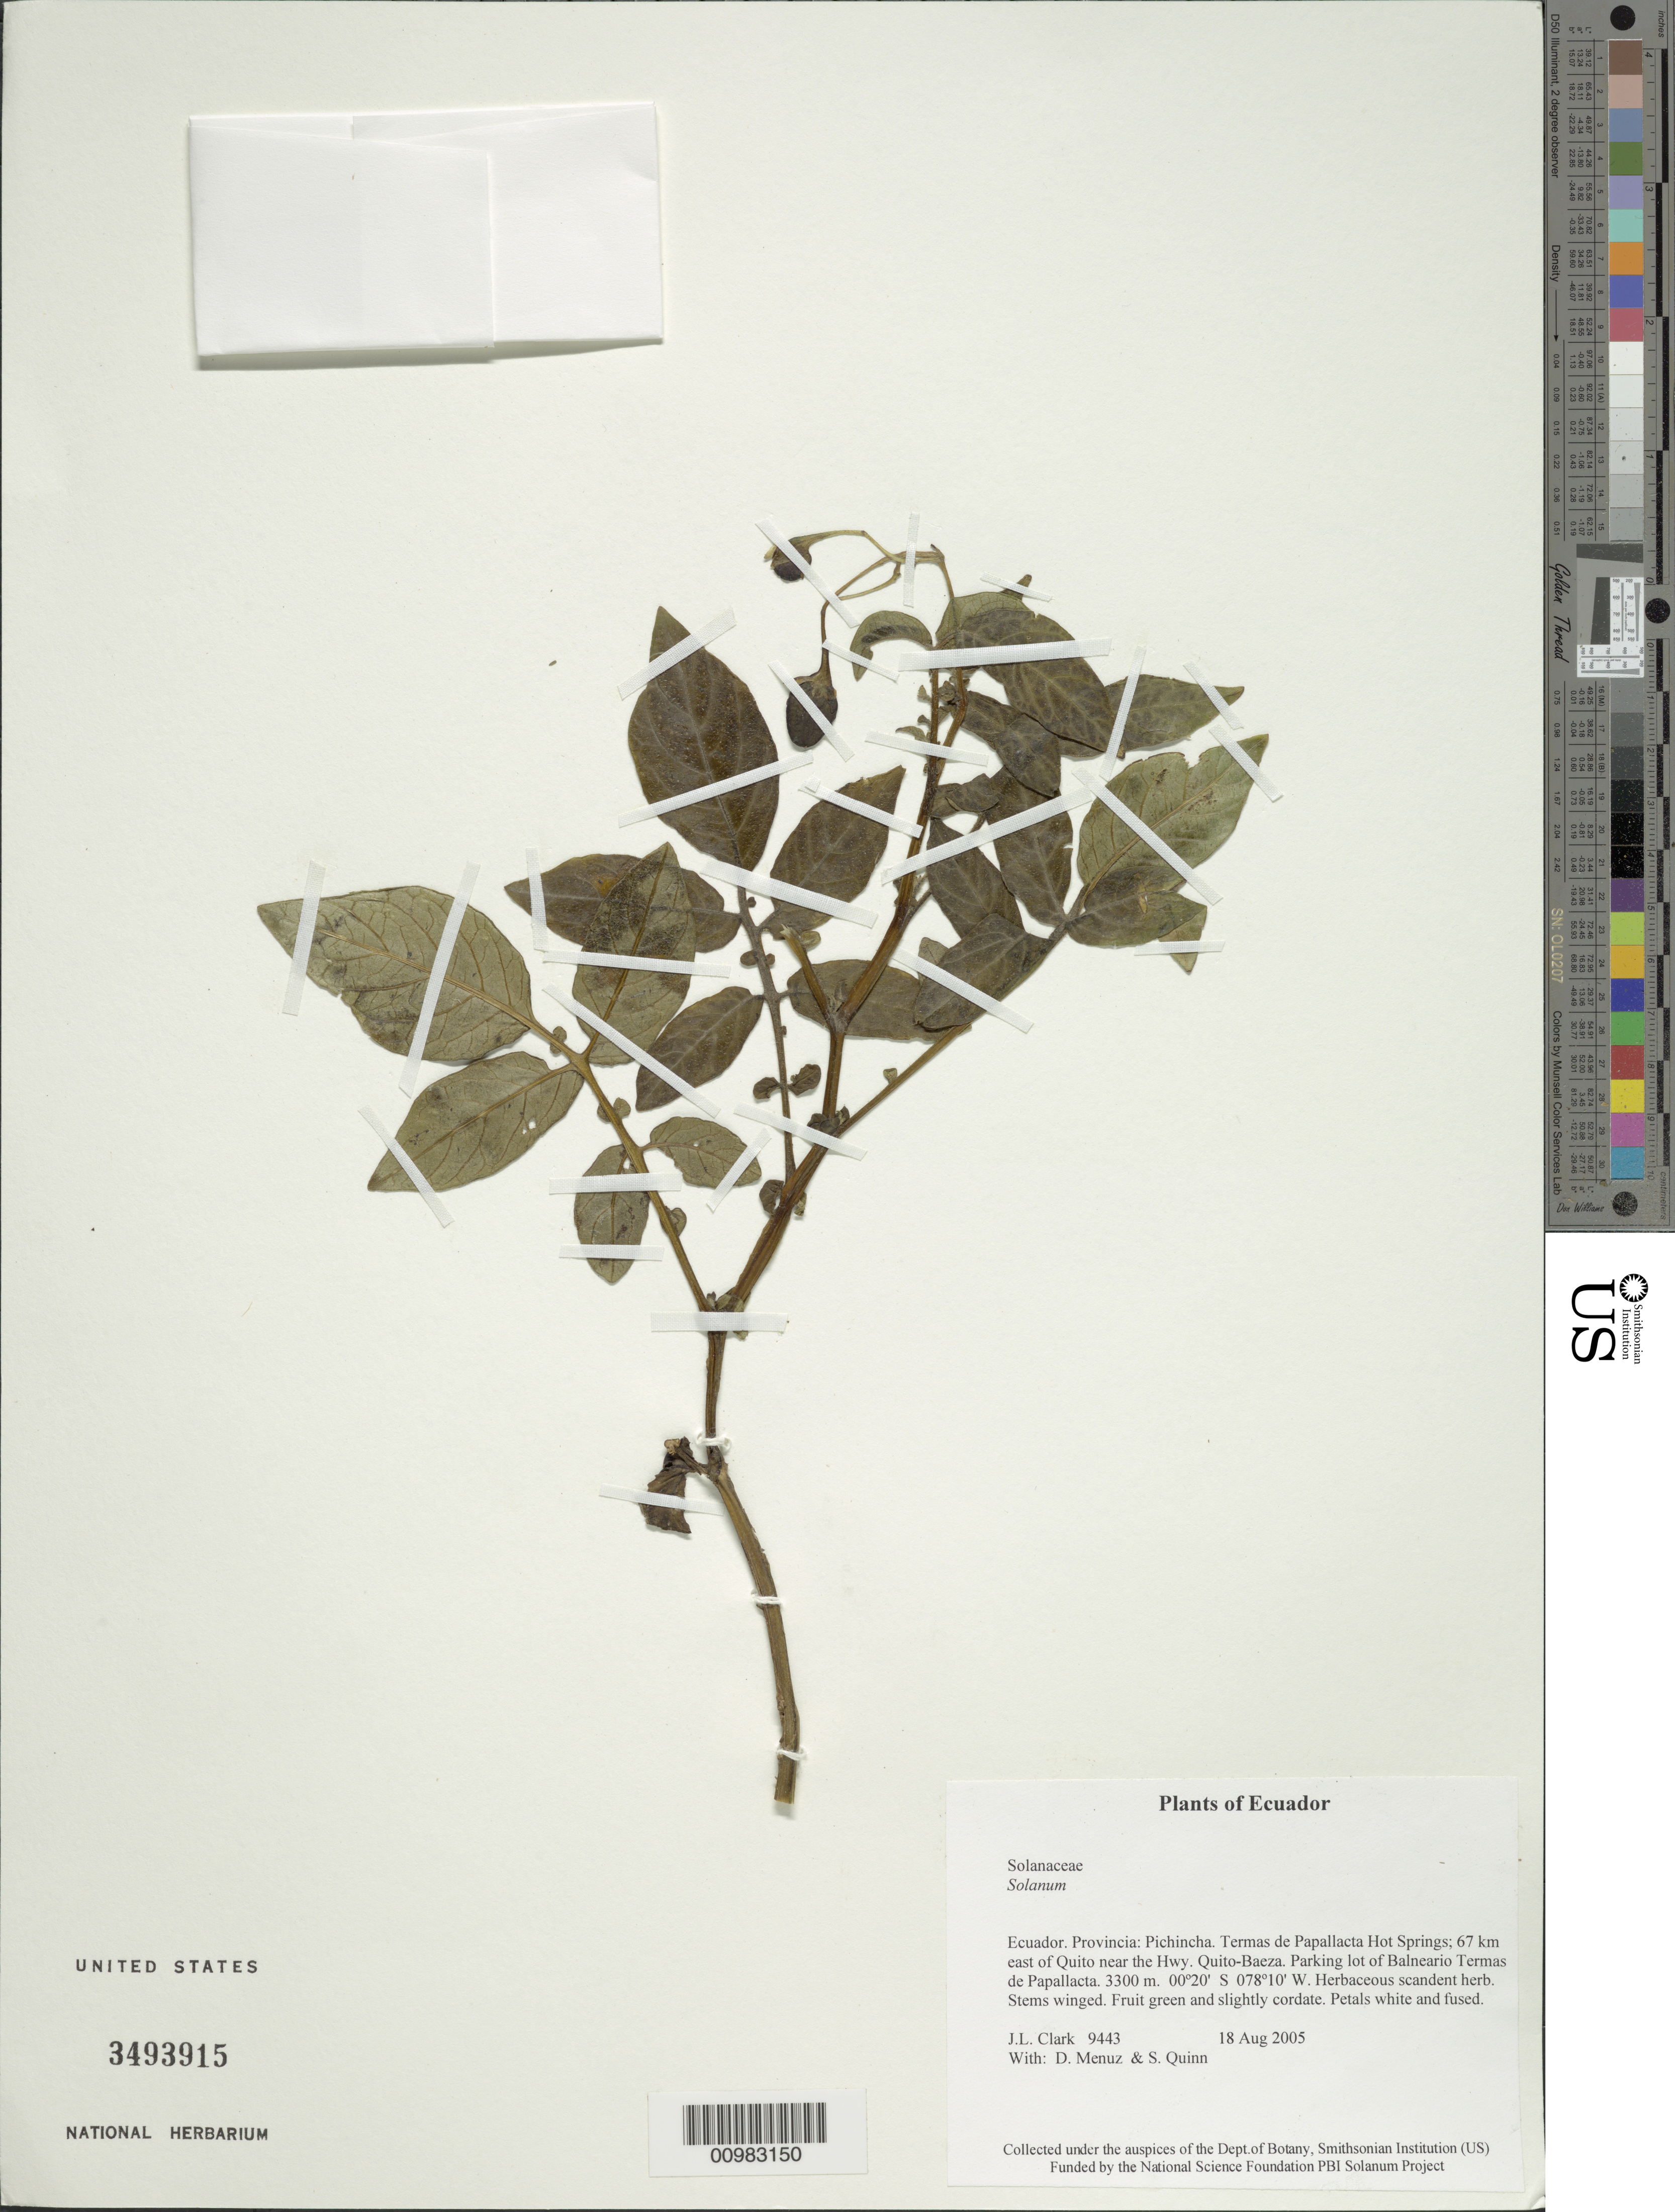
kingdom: Plantae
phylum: Tracheophyta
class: Magnoliopsida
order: Solanales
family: Solanaceae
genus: Solanum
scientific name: Solanum viarum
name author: Dunal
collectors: J. L. Clark, D. Menuz & S. Quinn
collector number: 9443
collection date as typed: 18 Aug 2005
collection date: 2005-08-18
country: Ecuador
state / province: Pichincha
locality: Parking lot of Termas de Papallacta hot springs, 65 km E of Quito.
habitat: Paramo/Montane forest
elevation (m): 3300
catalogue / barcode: US 3493915